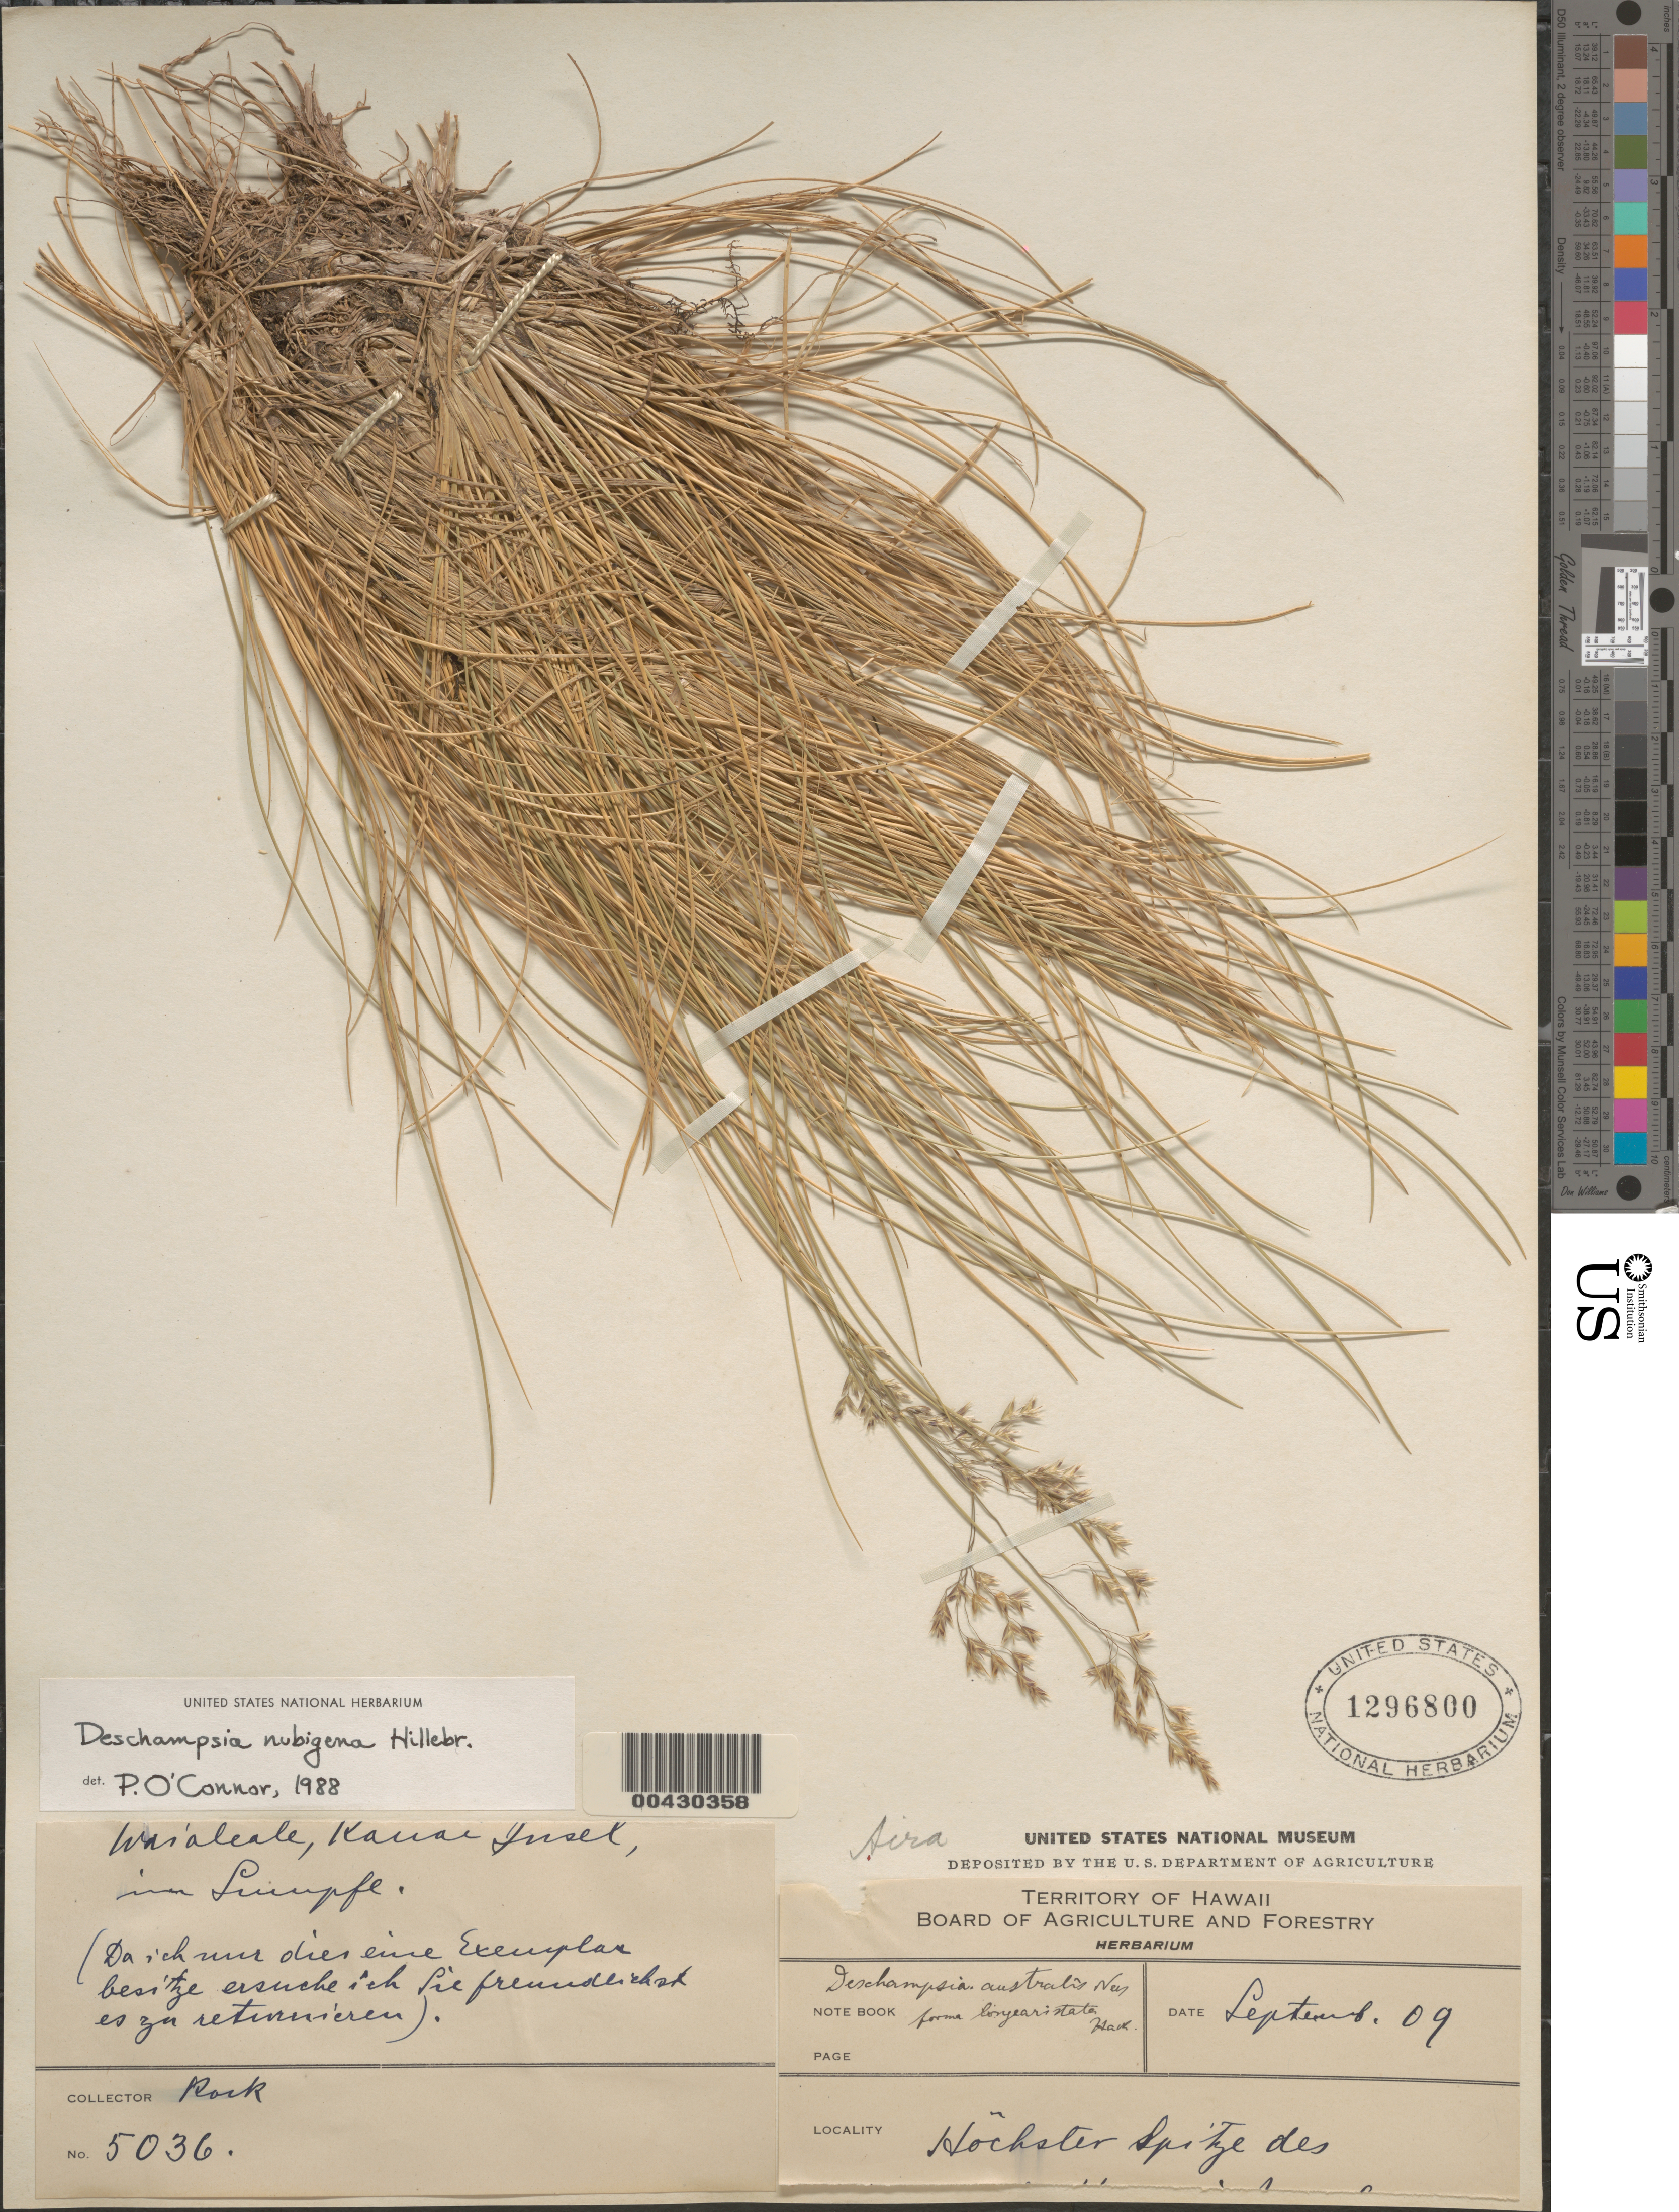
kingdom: Plantae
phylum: Tracheophyta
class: Liliopsida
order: Poales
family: Poaceae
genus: Deschampsia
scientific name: Deschampsia nubigena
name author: Hillebr.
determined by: O'Connor, P.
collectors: J. F. Rock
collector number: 5036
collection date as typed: Sep 1909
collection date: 1909-09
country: United States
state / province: Hawaii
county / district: Kauai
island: Kaua'i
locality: Hochster Spitze des...(Highest spot...), Waialeale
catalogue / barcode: US 129800